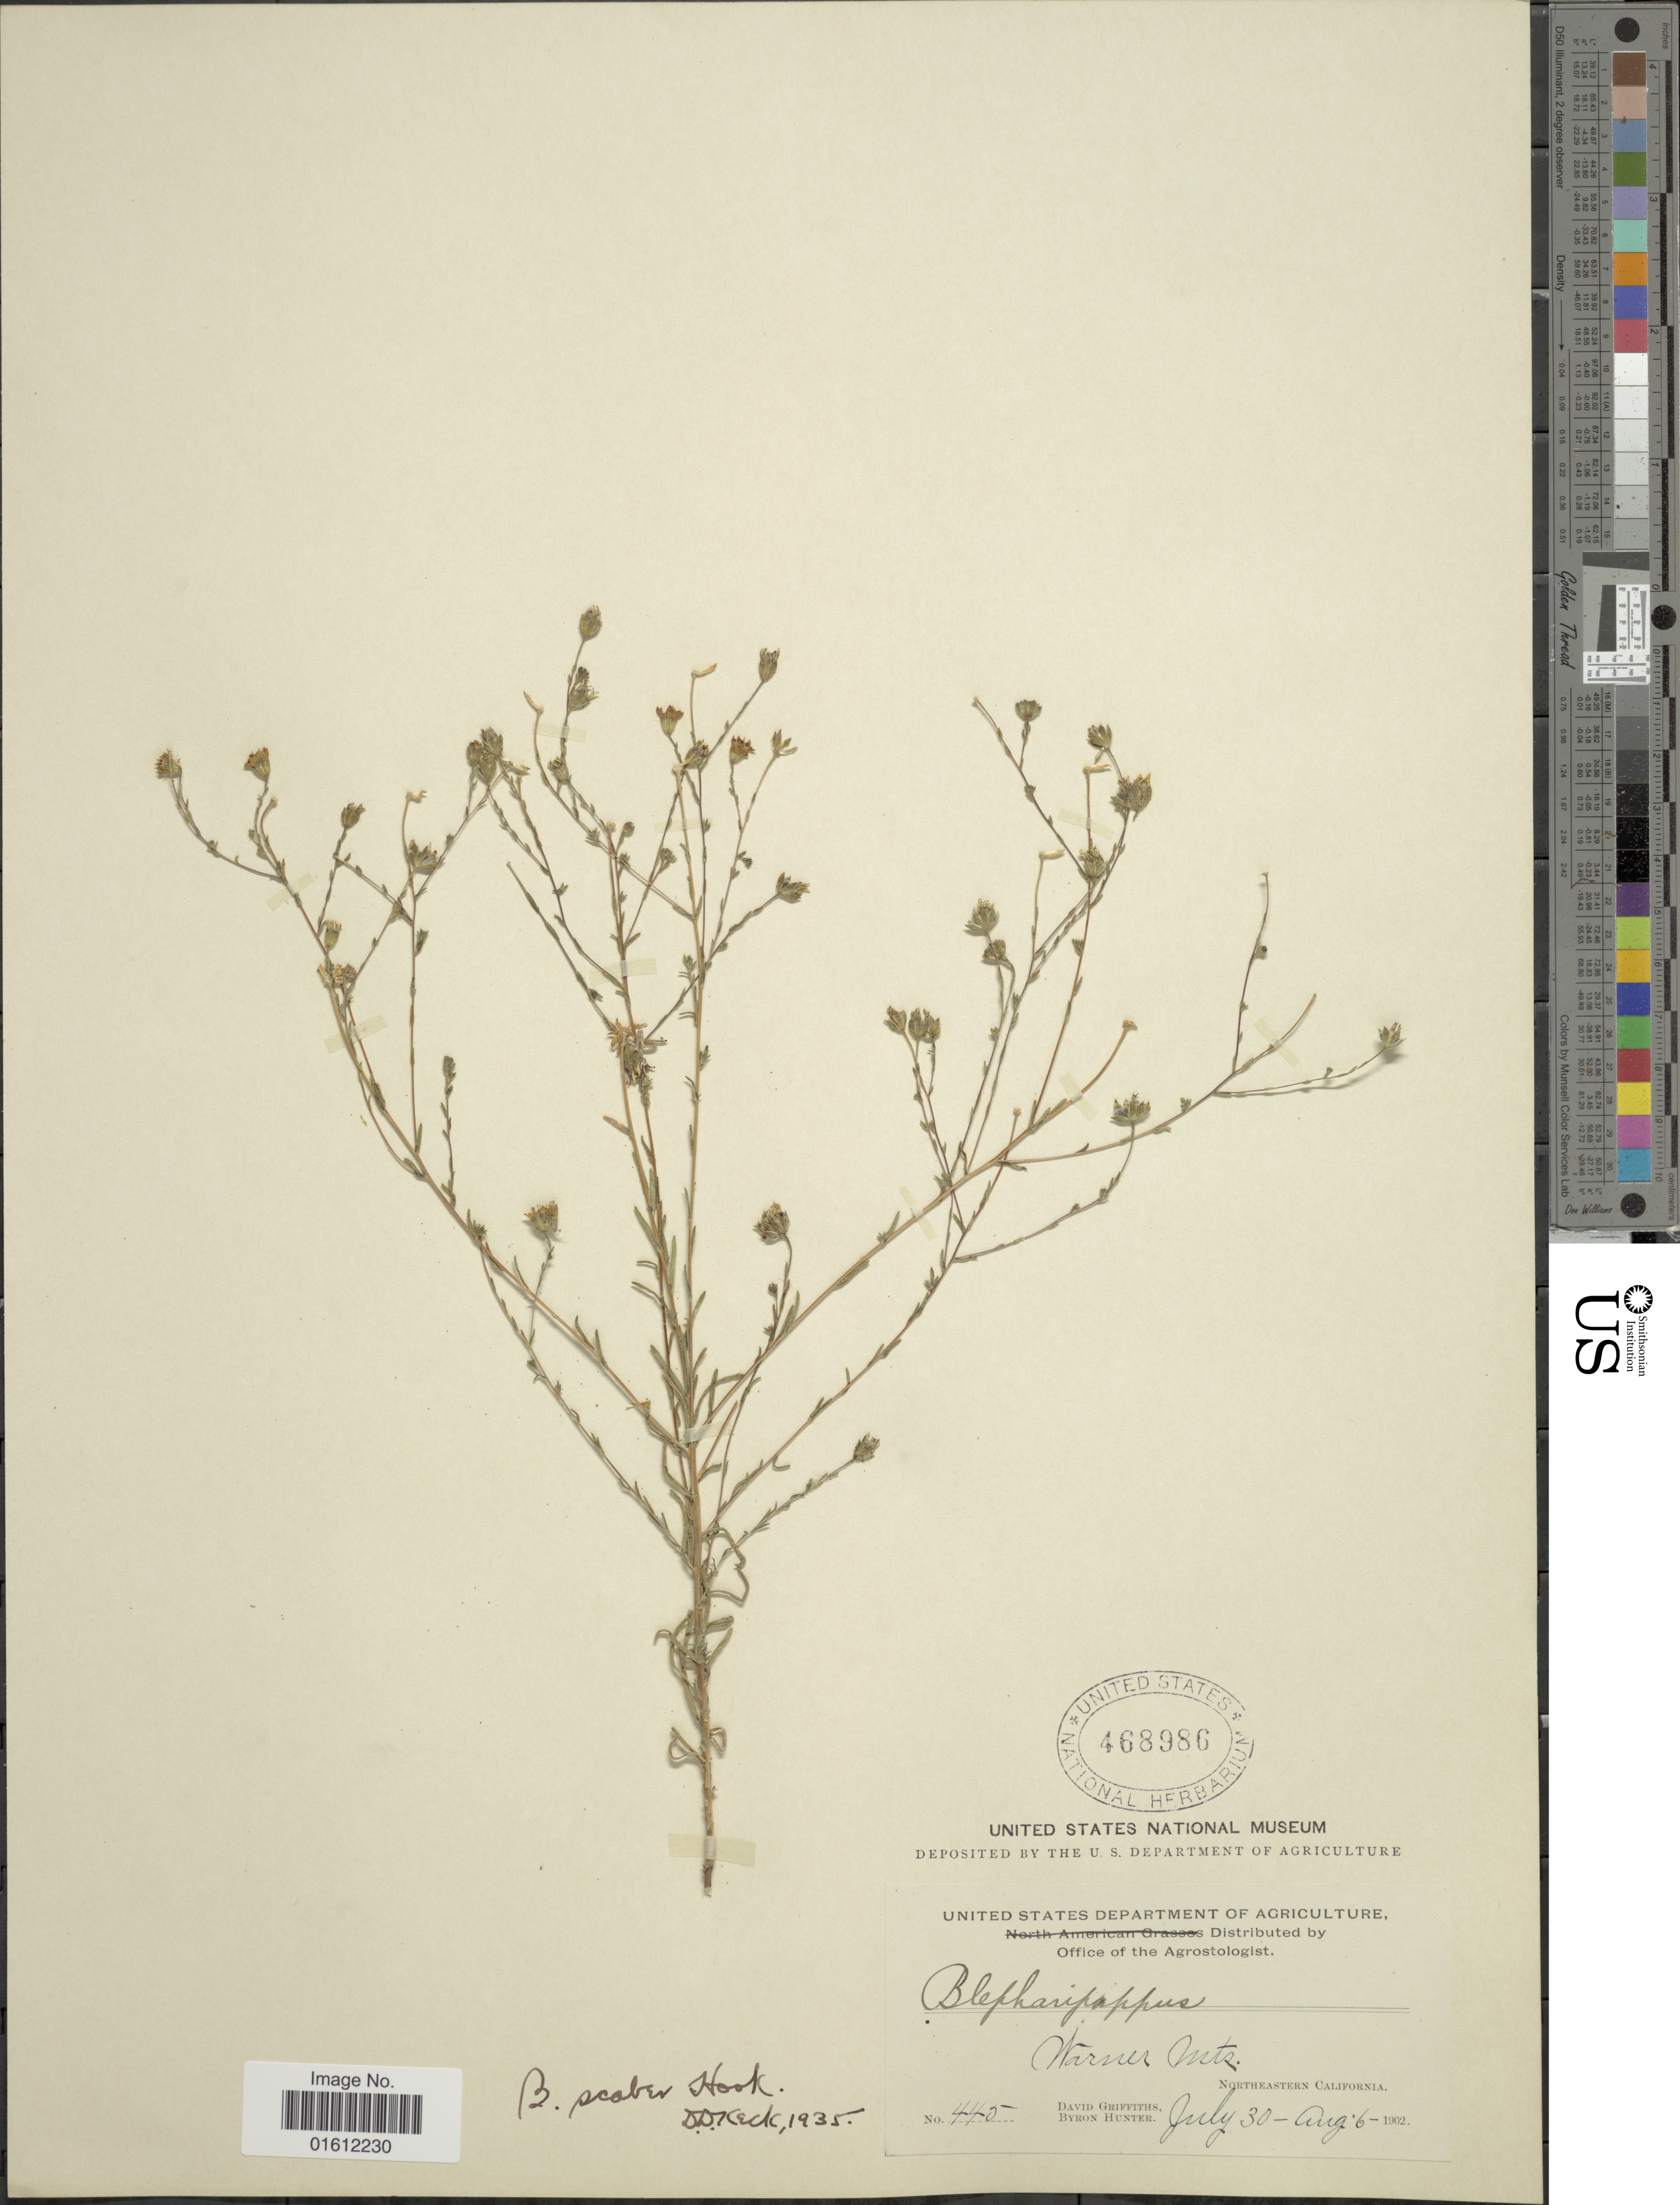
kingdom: Plantae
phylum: Tracheophyta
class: Magnoliopsida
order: Asterales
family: Asteraceae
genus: Blepharipappus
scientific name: Blepharipappus laevis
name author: (A. Gray) A. Gray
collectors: D. Griffiths & B. Hunter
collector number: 445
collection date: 1902-07-30/1902-08-06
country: United States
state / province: California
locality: Warner Mts., Northeastern California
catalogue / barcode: US 468986